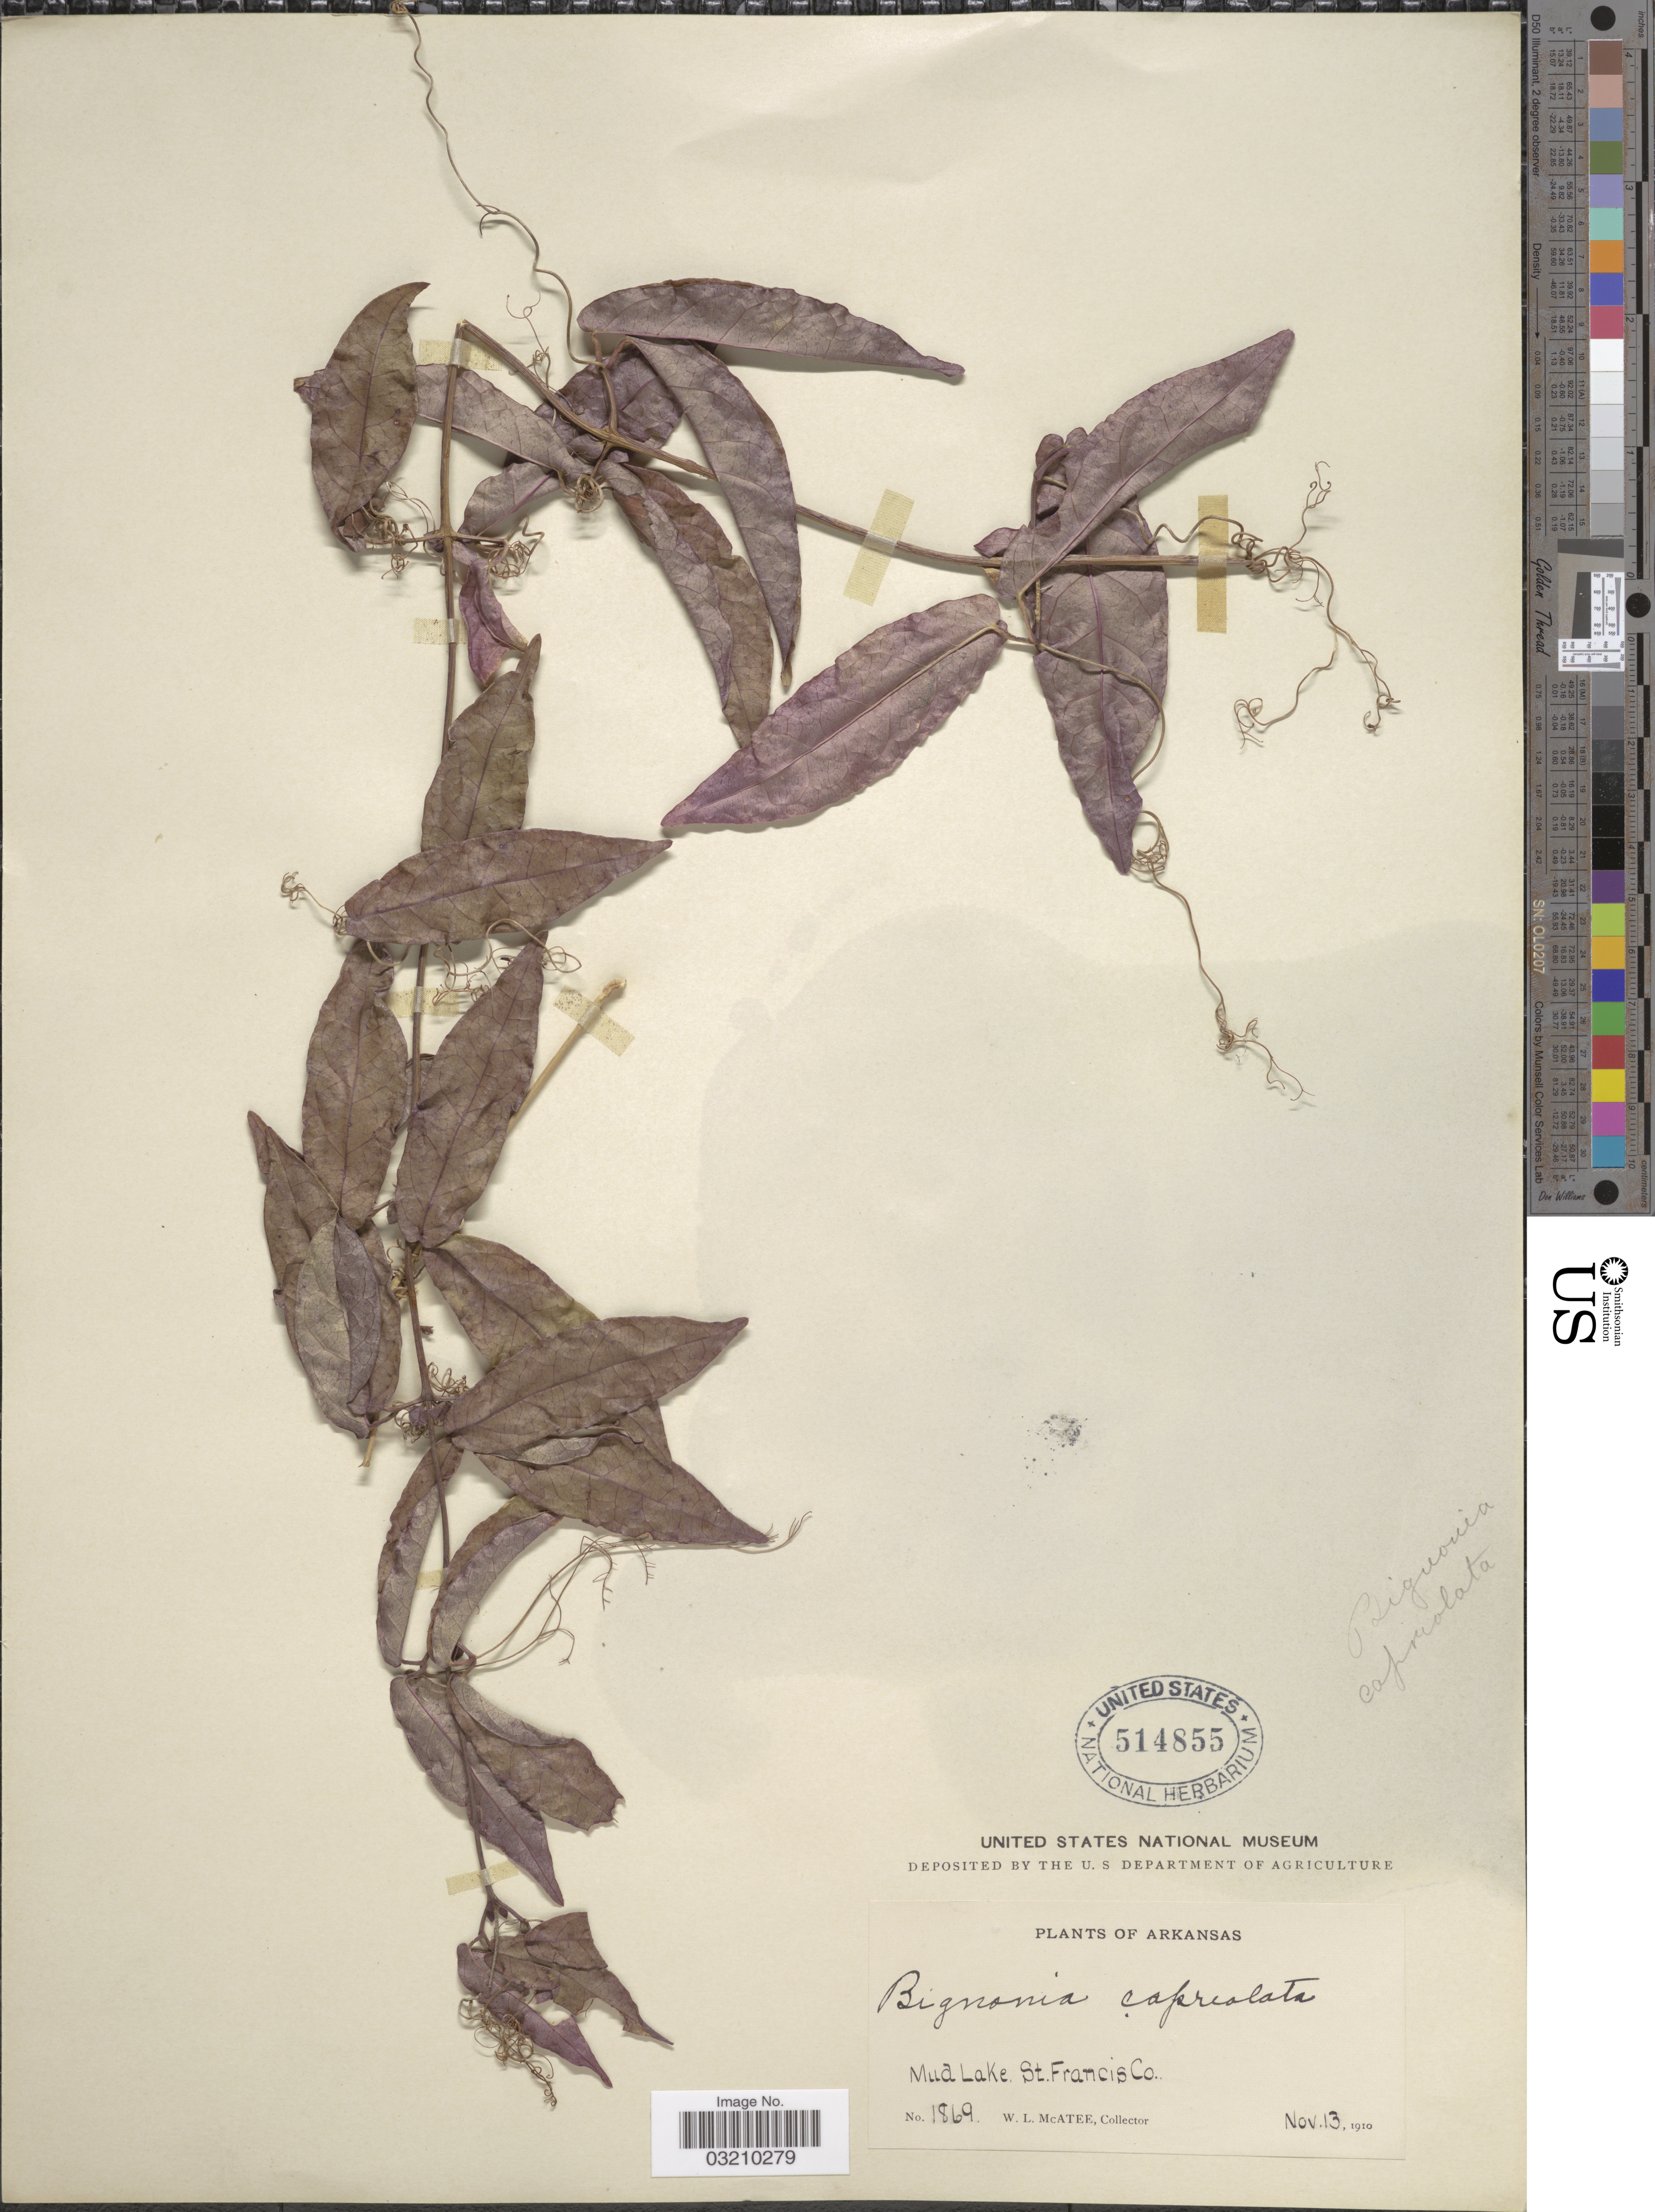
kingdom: Plantae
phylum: Tracheophyta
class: Magnoliopsida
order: Lamiales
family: Bignoniaceae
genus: Bignonia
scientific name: Bignonia capreolata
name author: L.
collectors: W. McAtee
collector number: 1869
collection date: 1910-11-13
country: United States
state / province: Arkansas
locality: Mua Lake. St. Francis Co.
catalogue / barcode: US 514855